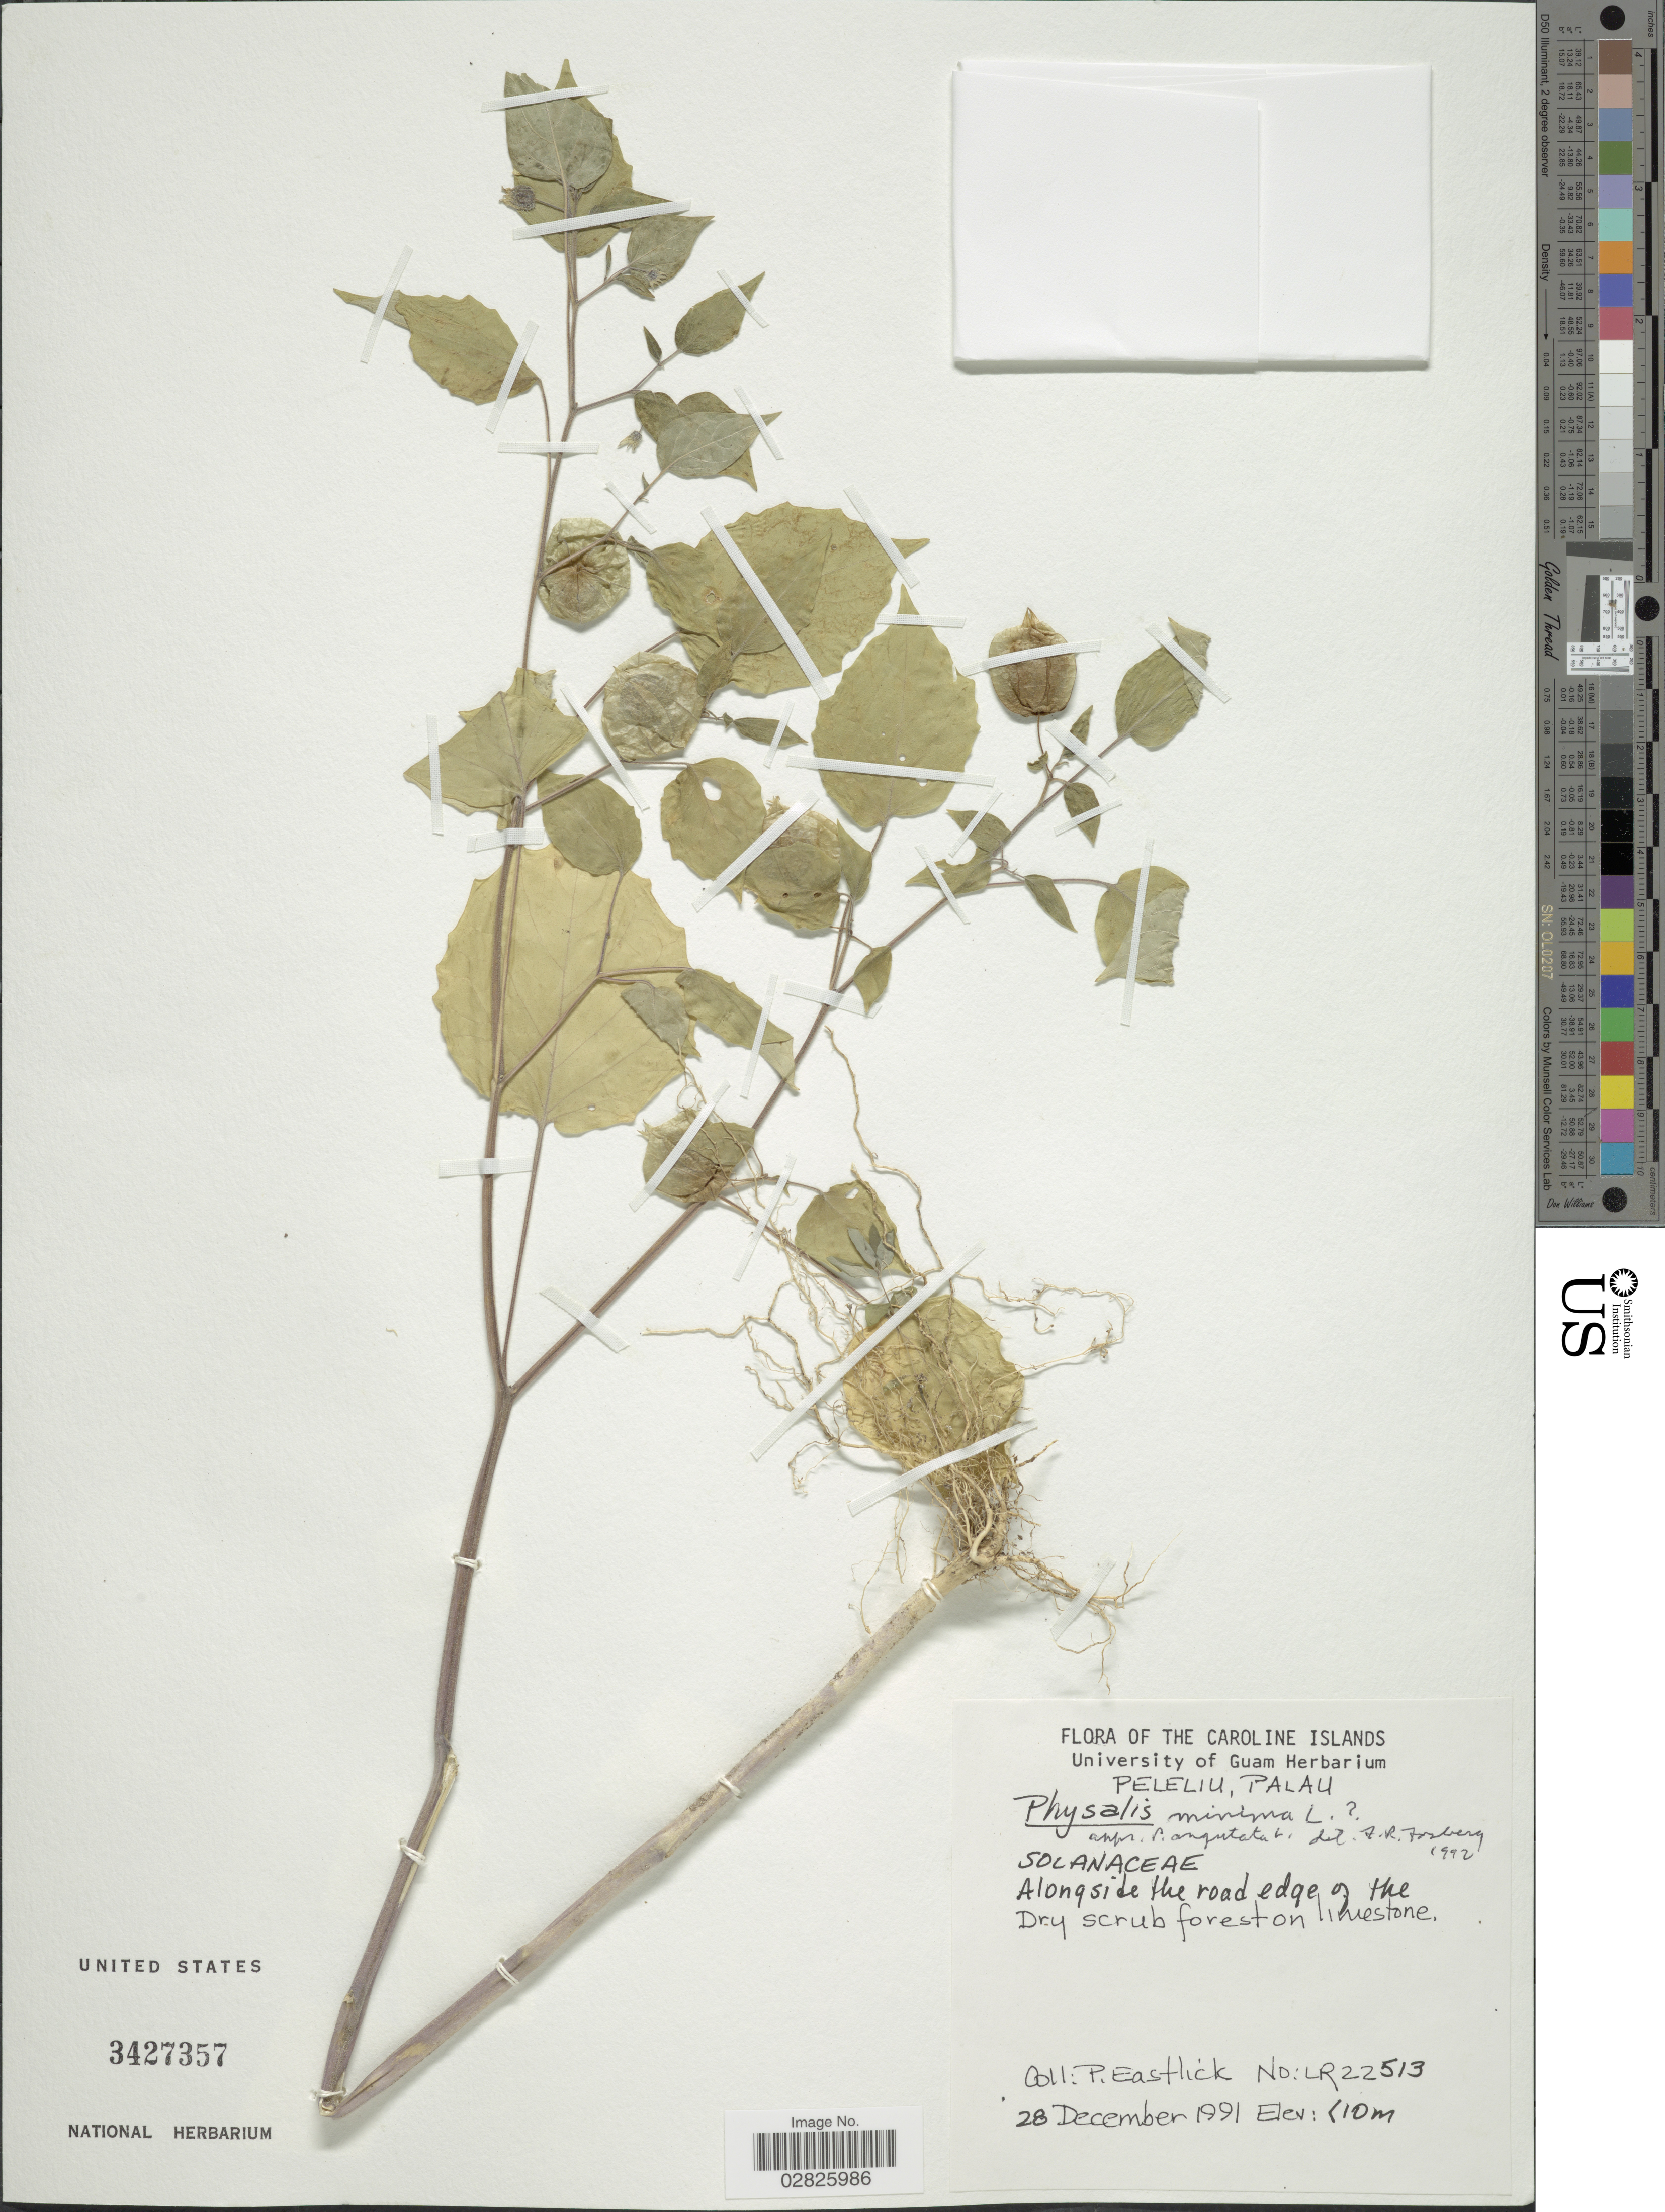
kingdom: Plantae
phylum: Tracheophyta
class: Magnoliopsida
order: Solanales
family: Solanaceae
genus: Physalis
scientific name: Physalis minima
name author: L.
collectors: P. Eastlick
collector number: LR22513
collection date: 1991-12-28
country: Palau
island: Beliliou [Peleliu]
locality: Caroline Islands. Peleliu, Palau.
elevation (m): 10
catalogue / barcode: US 3427357